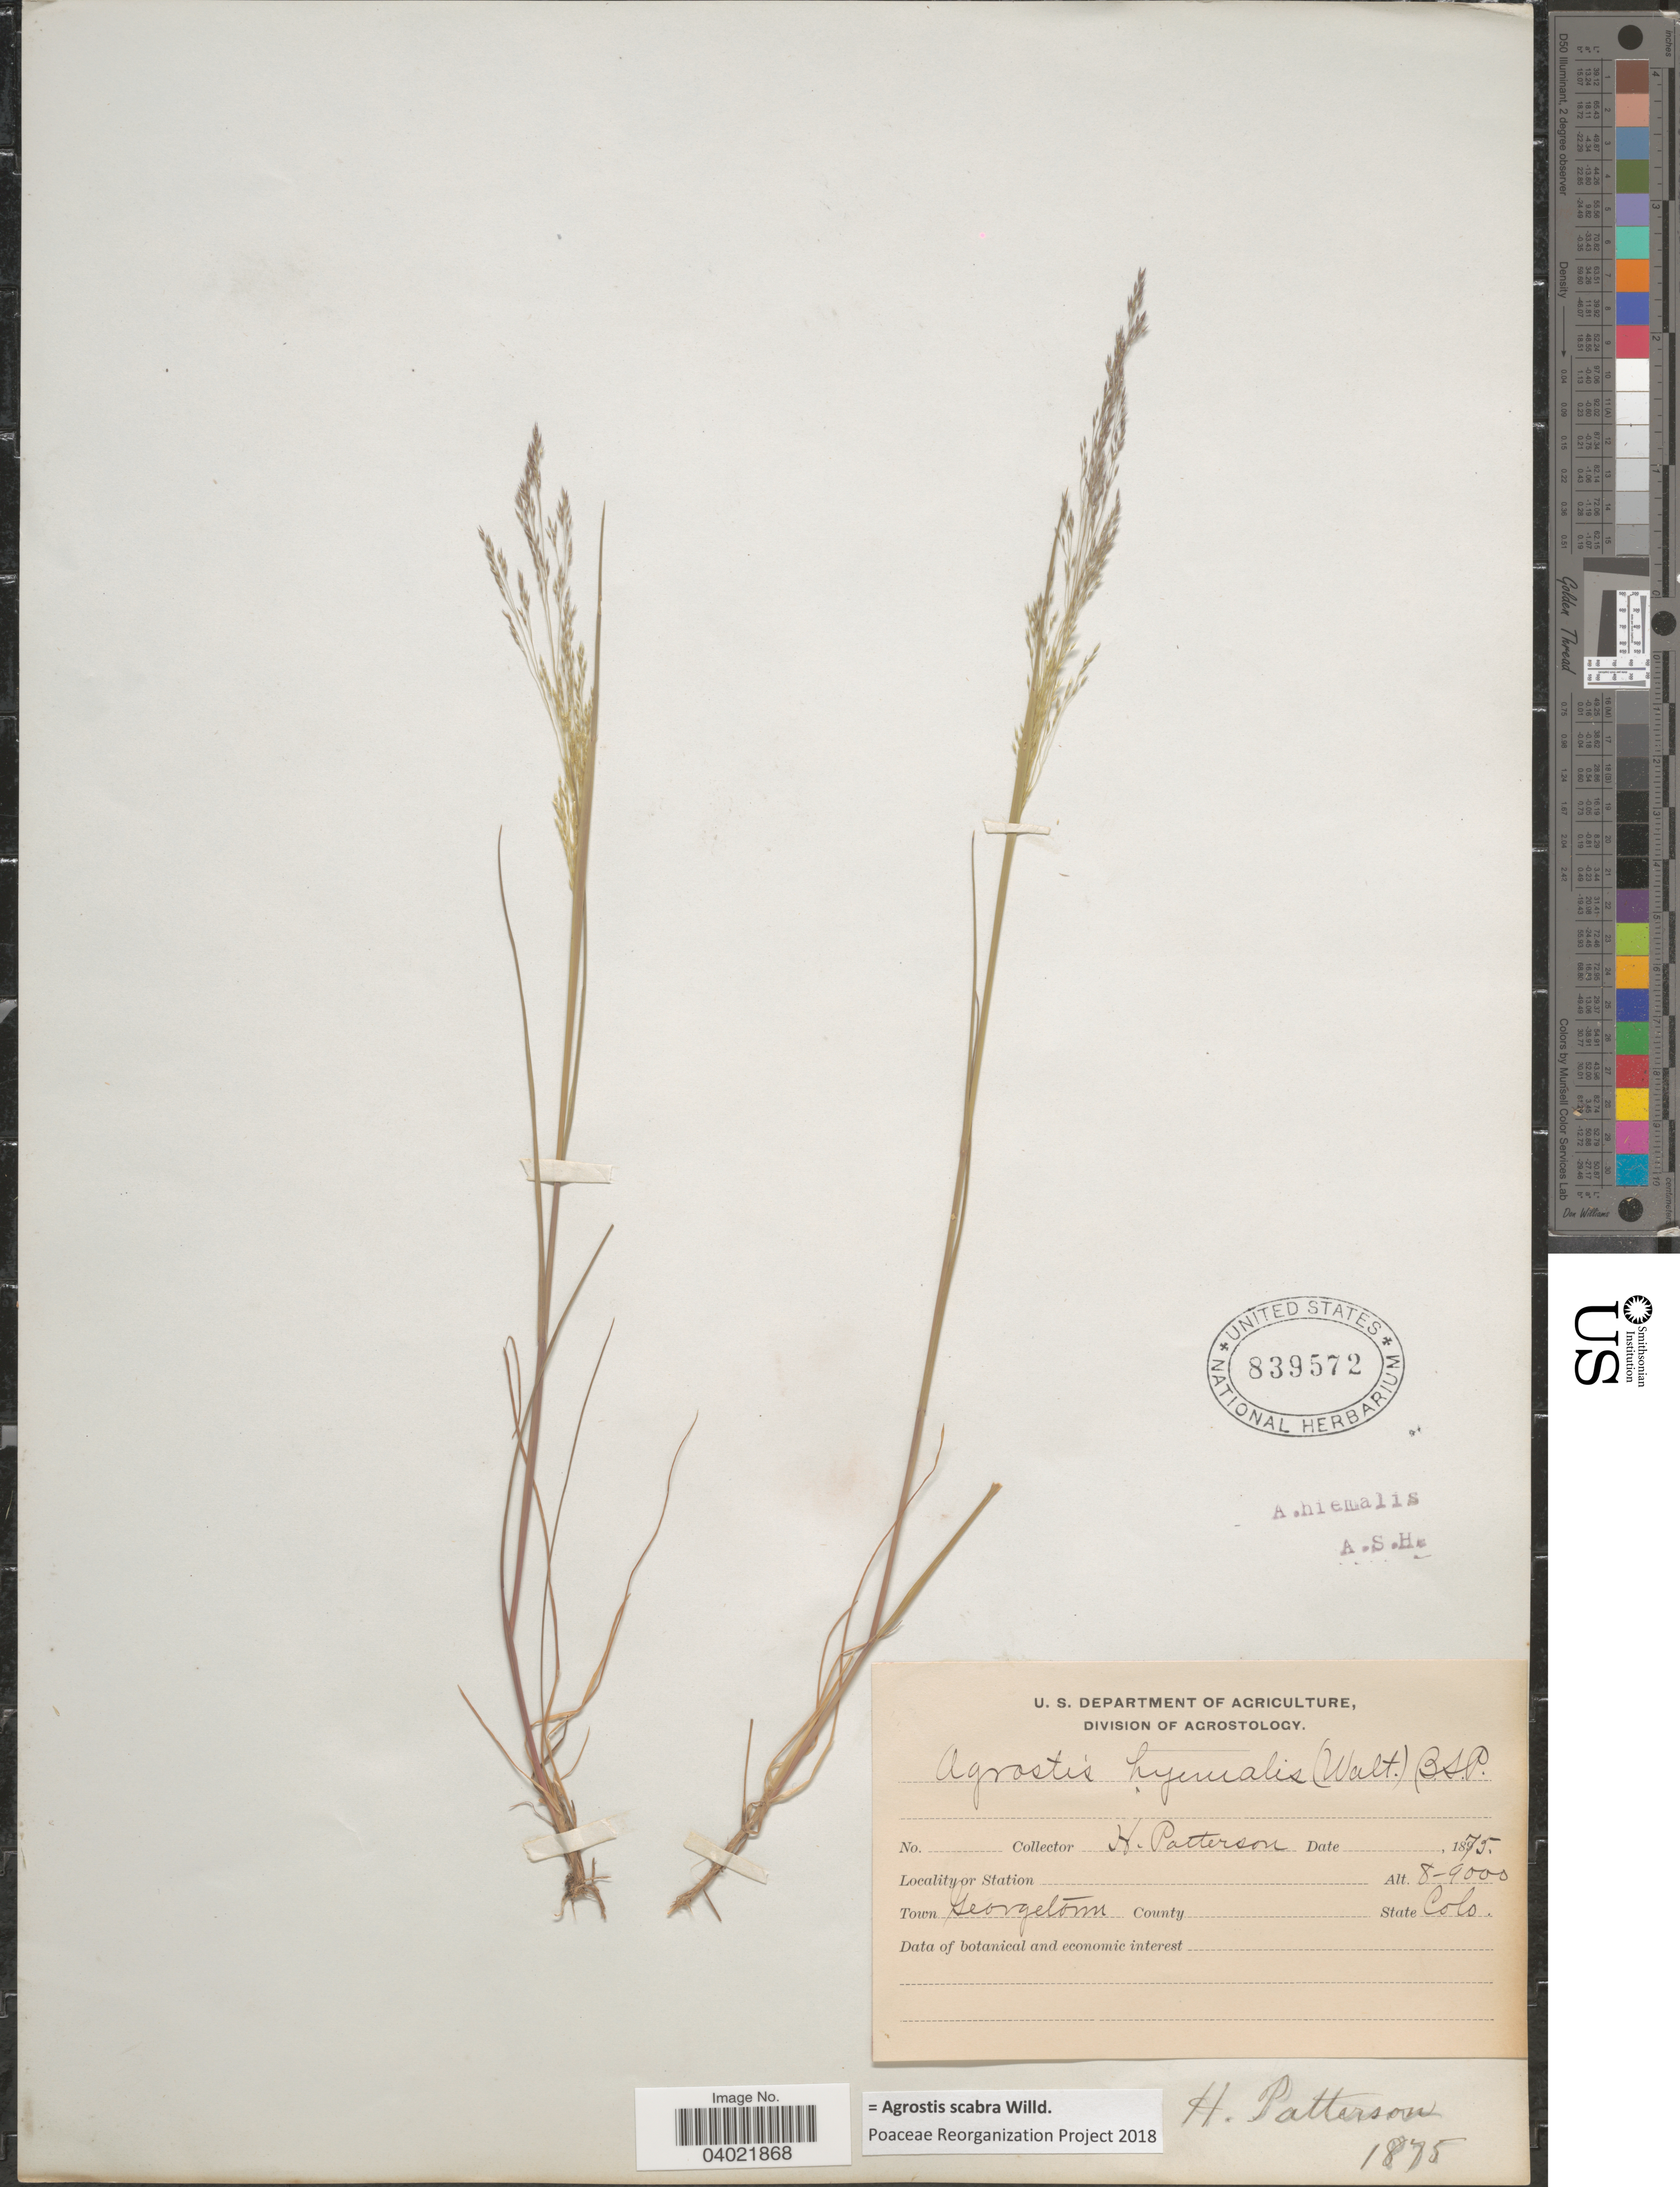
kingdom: Plantae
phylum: Tracheophyta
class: Liliopsida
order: Poales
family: Poaceae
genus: Agrostis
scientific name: Agrostis scabra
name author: Willd.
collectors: H. N. Patterson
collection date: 1875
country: United States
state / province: Colorado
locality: Town Georgetown.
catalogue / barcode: US 839572